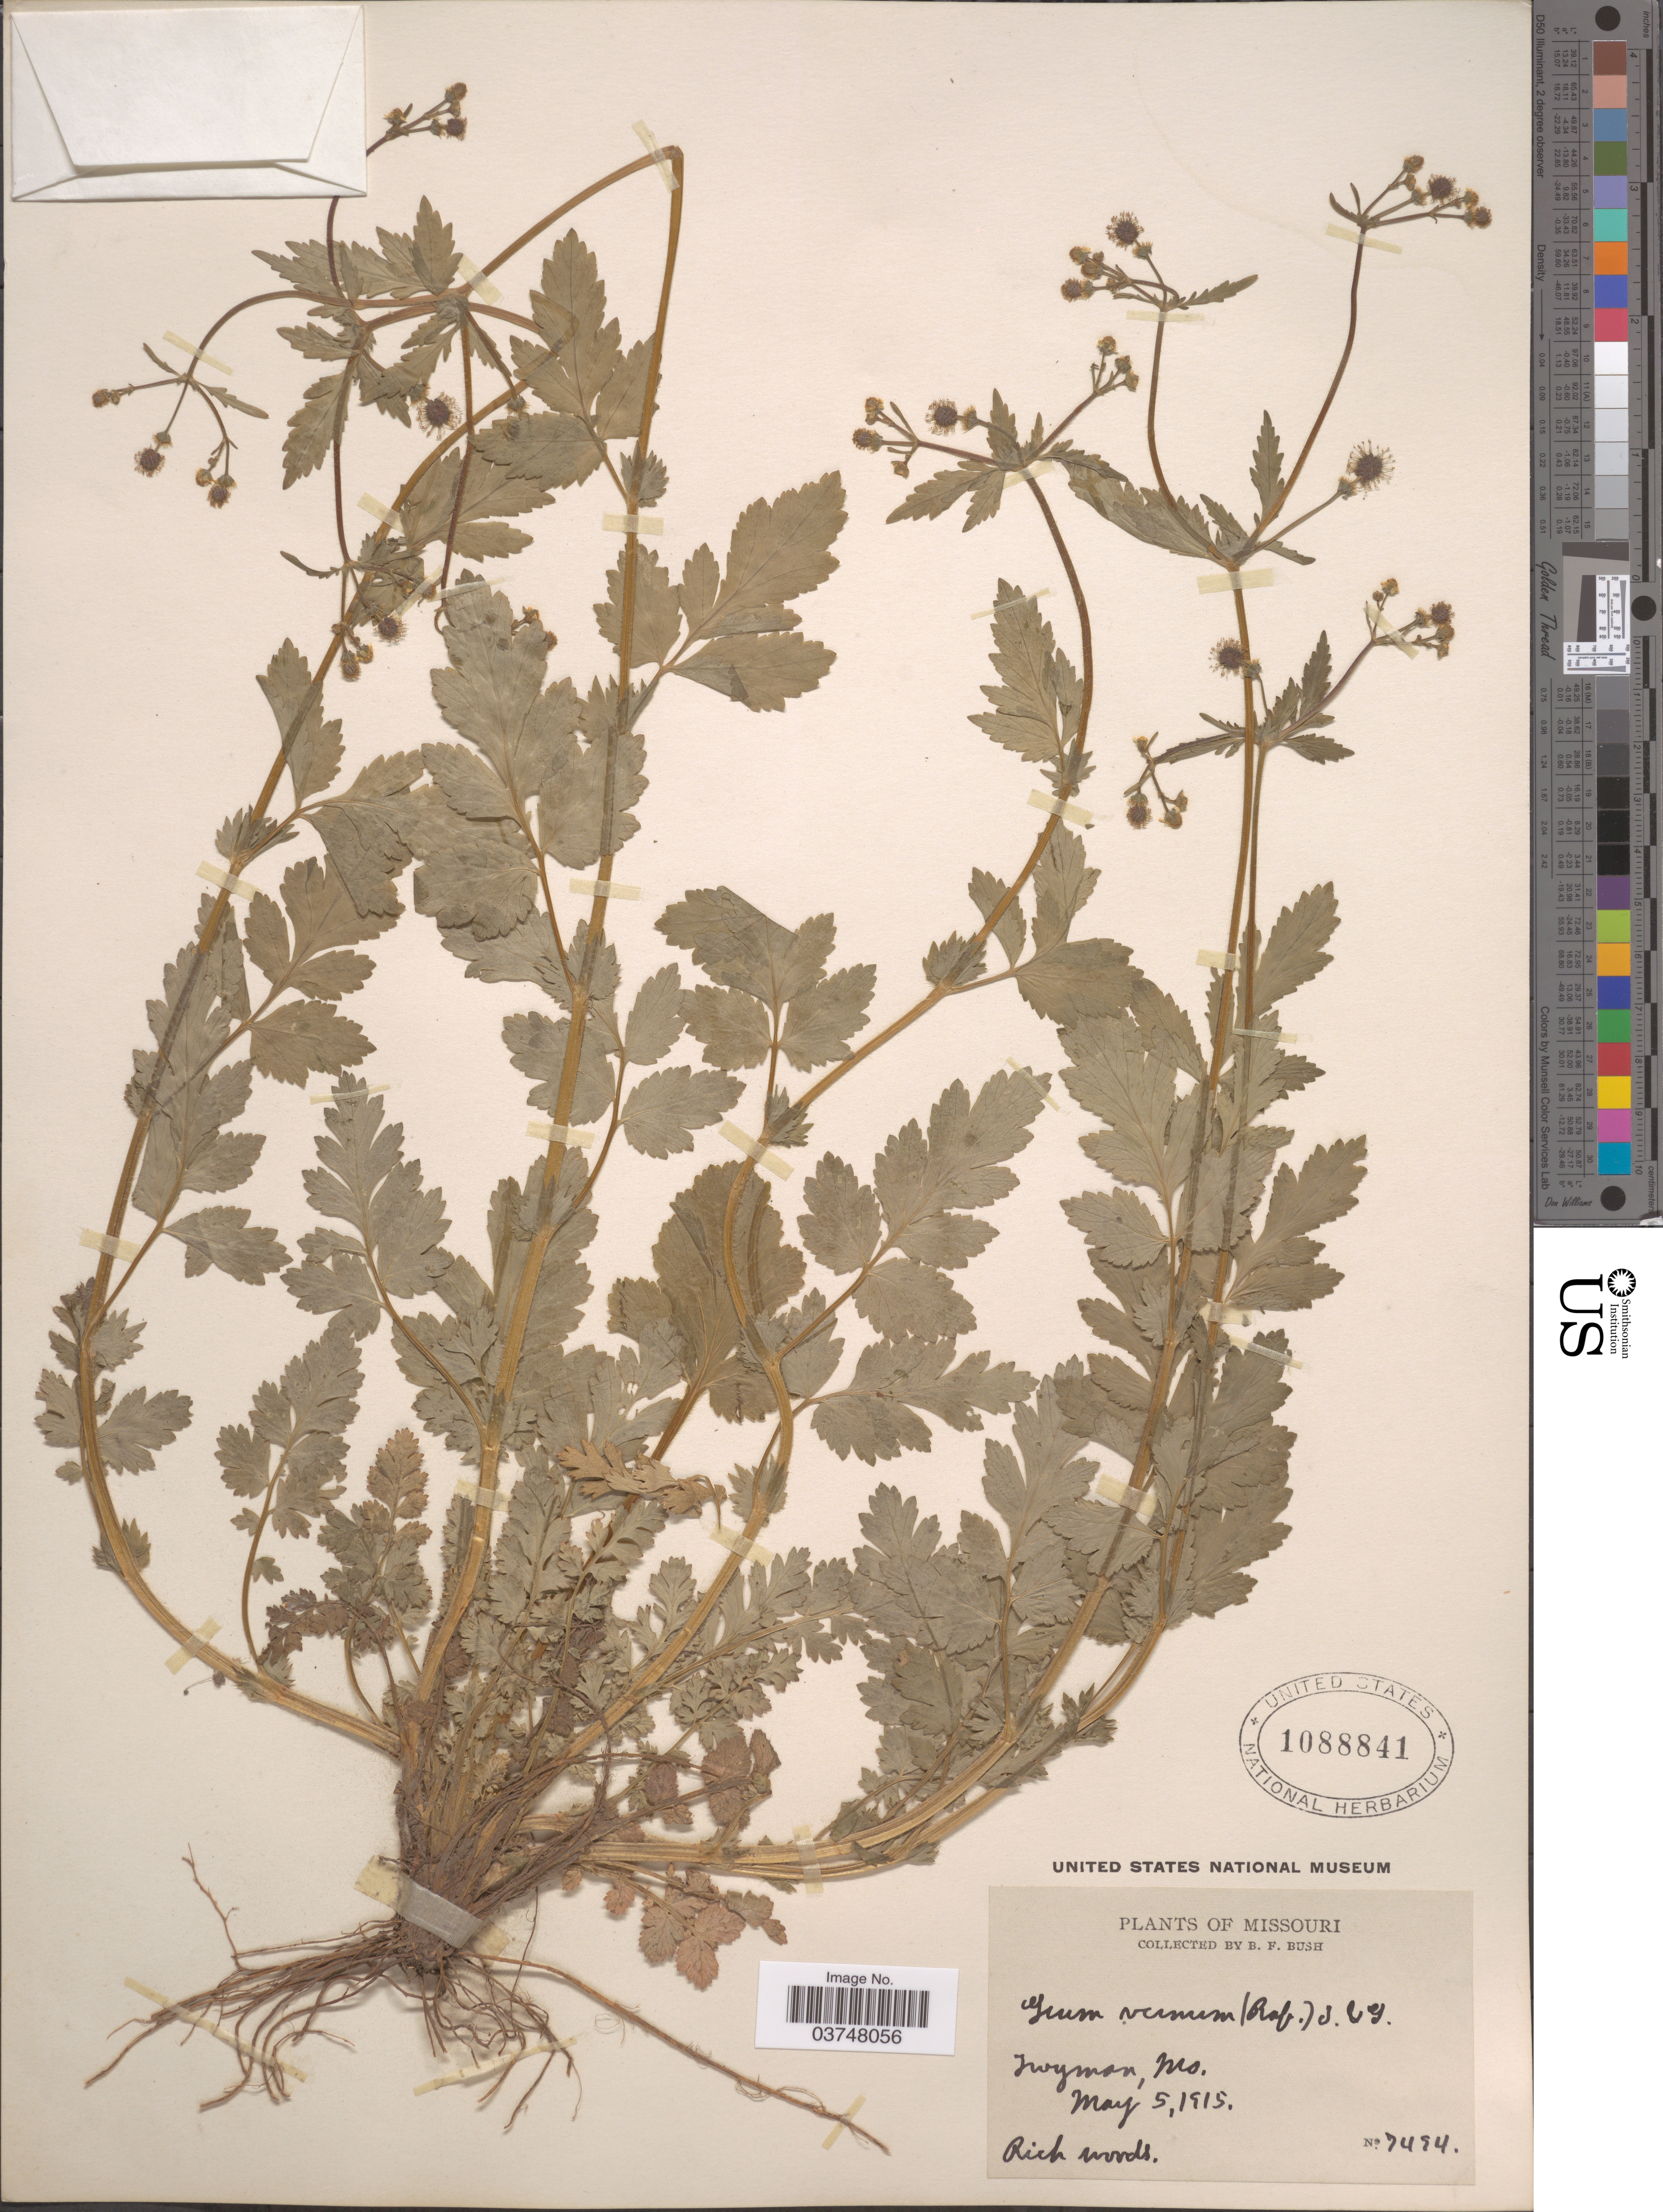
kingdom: Plantae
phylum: Tracheophyta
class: Magnoliopsida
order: Rosales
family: Rosaceae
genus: Geum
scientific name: Geum vernum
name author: (Raf.) Torr. & A. Gray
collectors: B. F. Bush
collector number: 7494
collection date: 1915-05-05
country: United States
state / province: Missouri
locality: Twyman.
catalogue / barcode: US 1088841